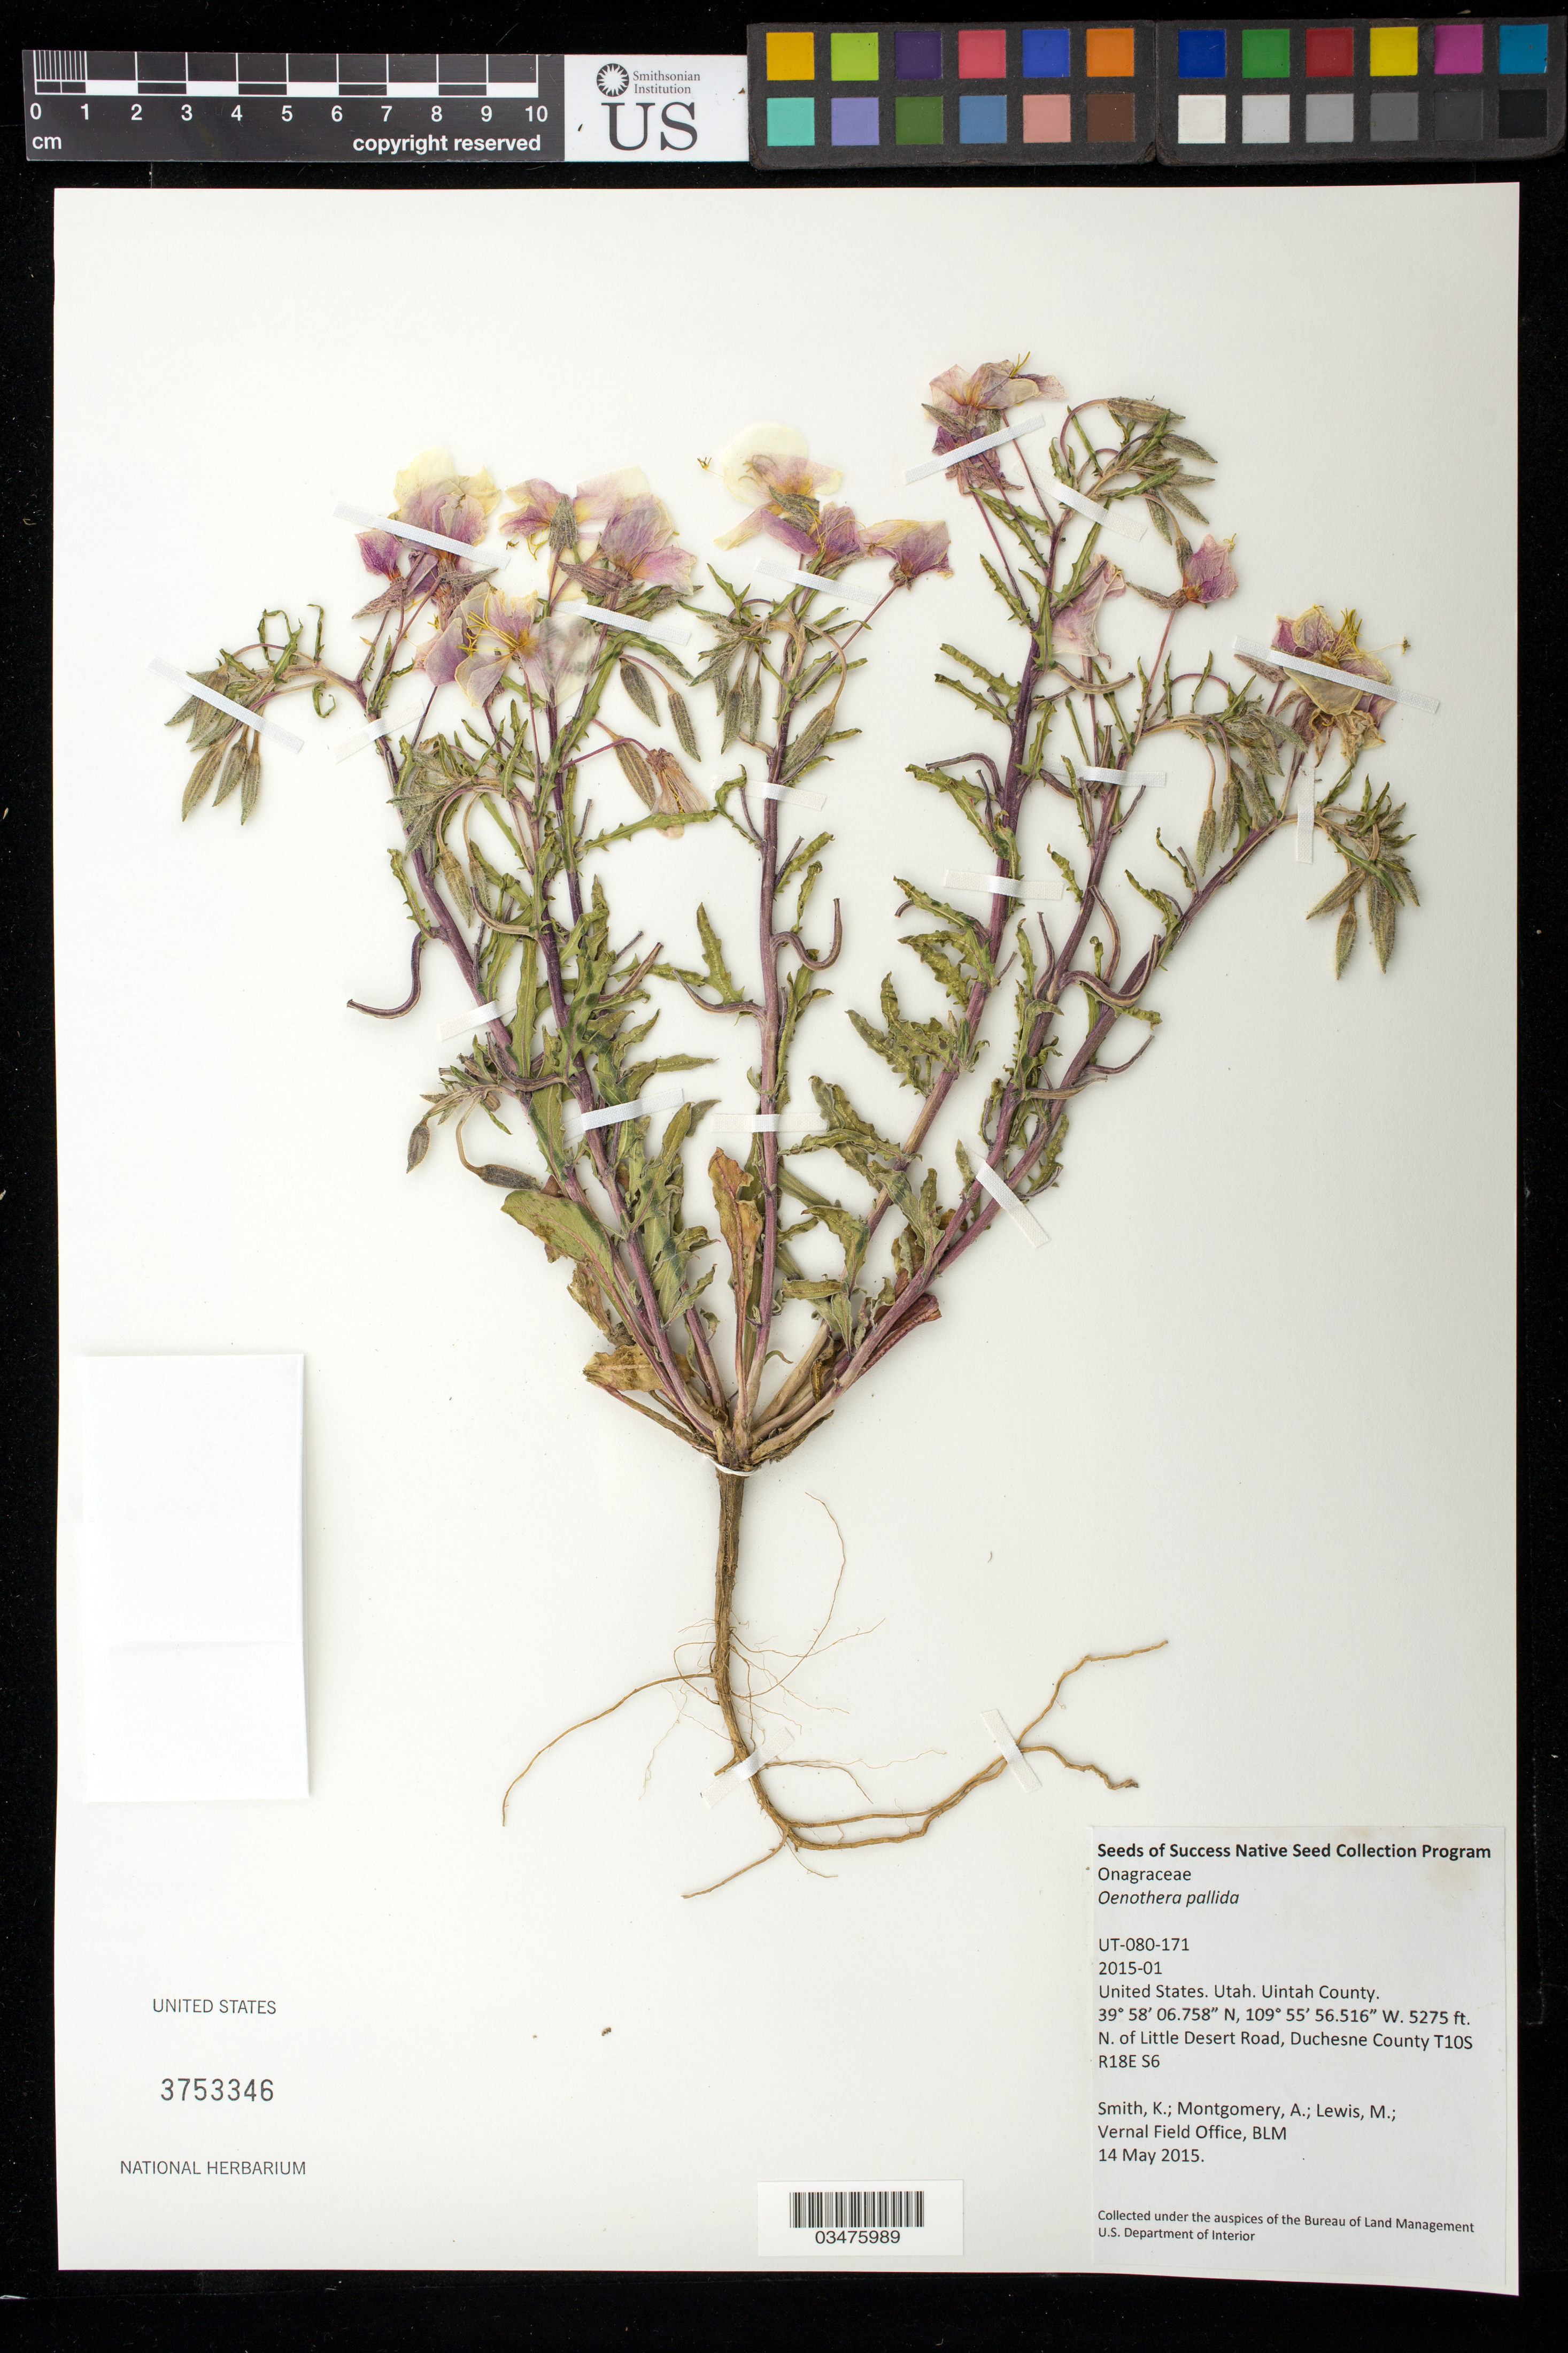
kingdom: Plantae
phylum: Tracheophyta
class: Magnoliopsida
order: Myrtales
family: Onagraceae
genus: Oenothera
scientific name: Oenothera pallida subsp. trichocalyx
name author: (Nutt.) Munz & W.M. Klein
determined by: Wagner, W. L., (BOT), Smithsonian Institution - National Museum of Natural History (UNITED STATES)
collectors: K. Smith, A. Montgomery & M. Lewis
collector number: UT-080-171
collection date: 2015-05-14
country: United States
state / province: Utah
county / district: Uintah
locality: N of Little Desert Road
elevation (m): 1608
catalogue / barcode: US 3753346